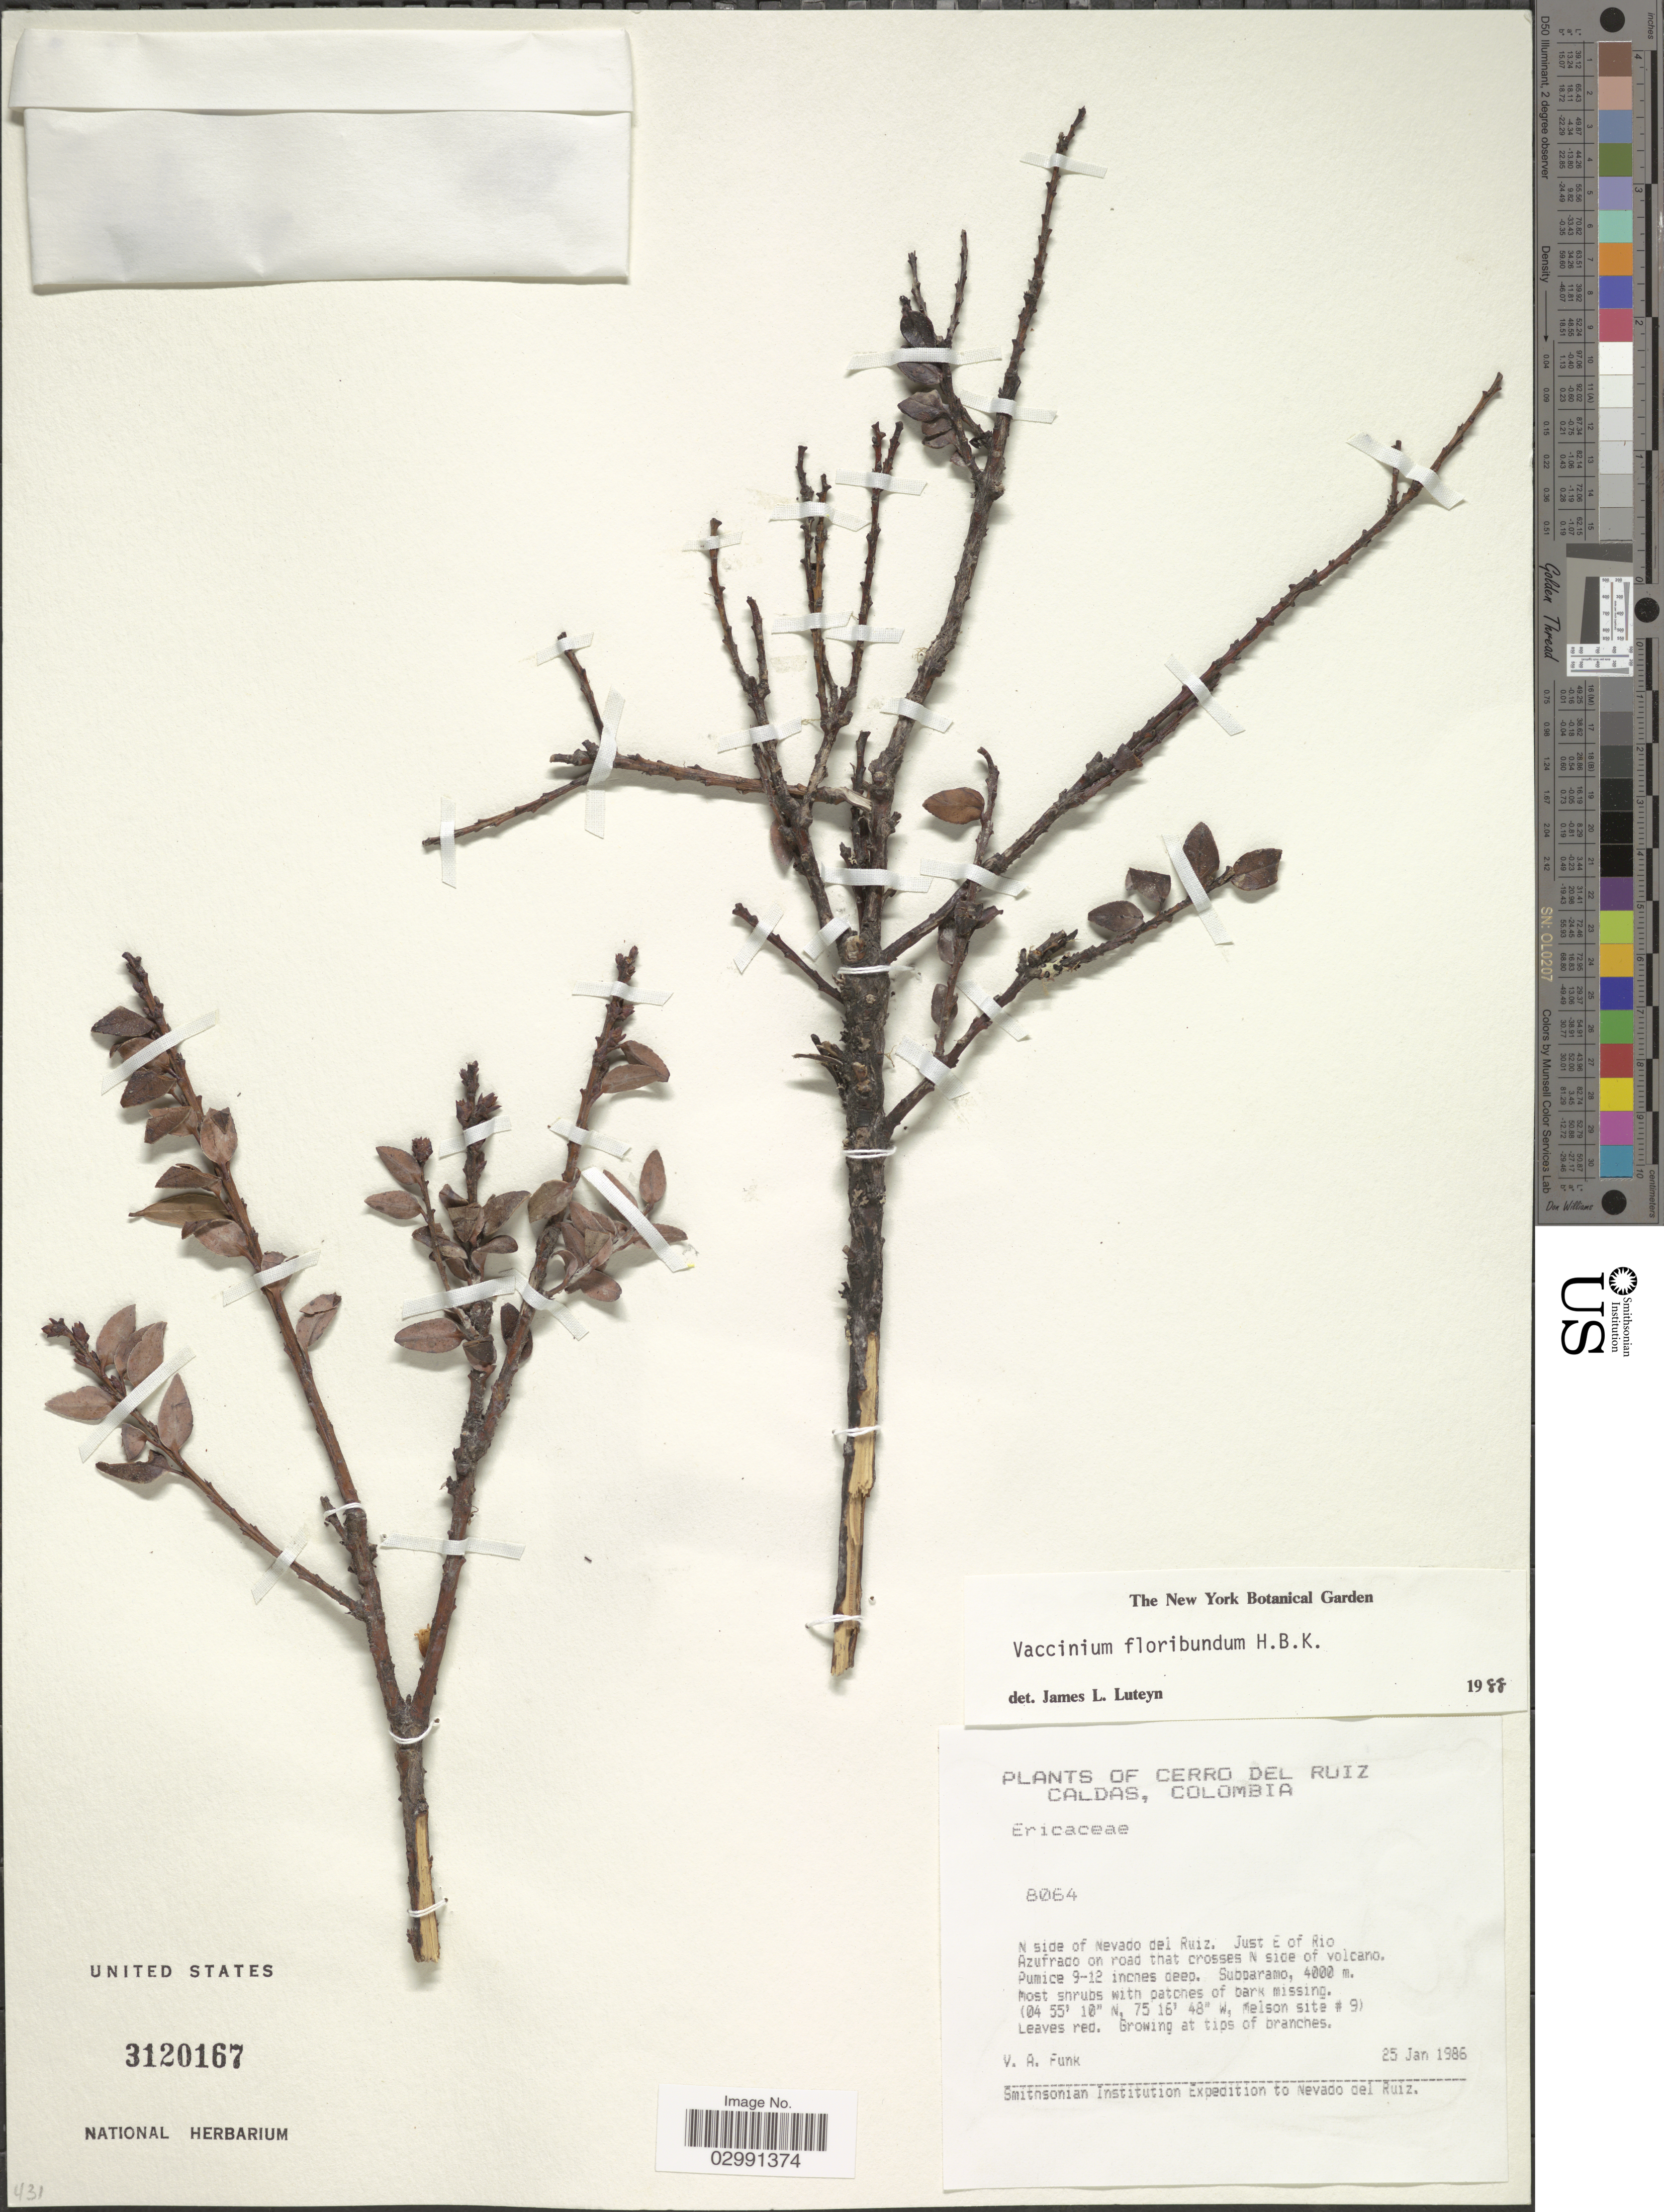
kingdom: Plantae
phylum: Tracheophyta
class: Magnoliopsida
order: Ericales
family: Ericaceae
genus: Vaccinium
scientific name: Vaccinium floribundum var. floribundum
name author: Kunth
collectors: V. Funk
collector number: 8064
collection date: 1986-01-25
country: Colombia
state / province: Caldas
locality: Cerro del Ruiz, Caldas. N side of Nevado del Ruiz. Just E of Rio Azufrado on road that crosses N side of volcano. (Melson site # 9).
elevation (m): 4000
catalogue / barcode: US 3120167